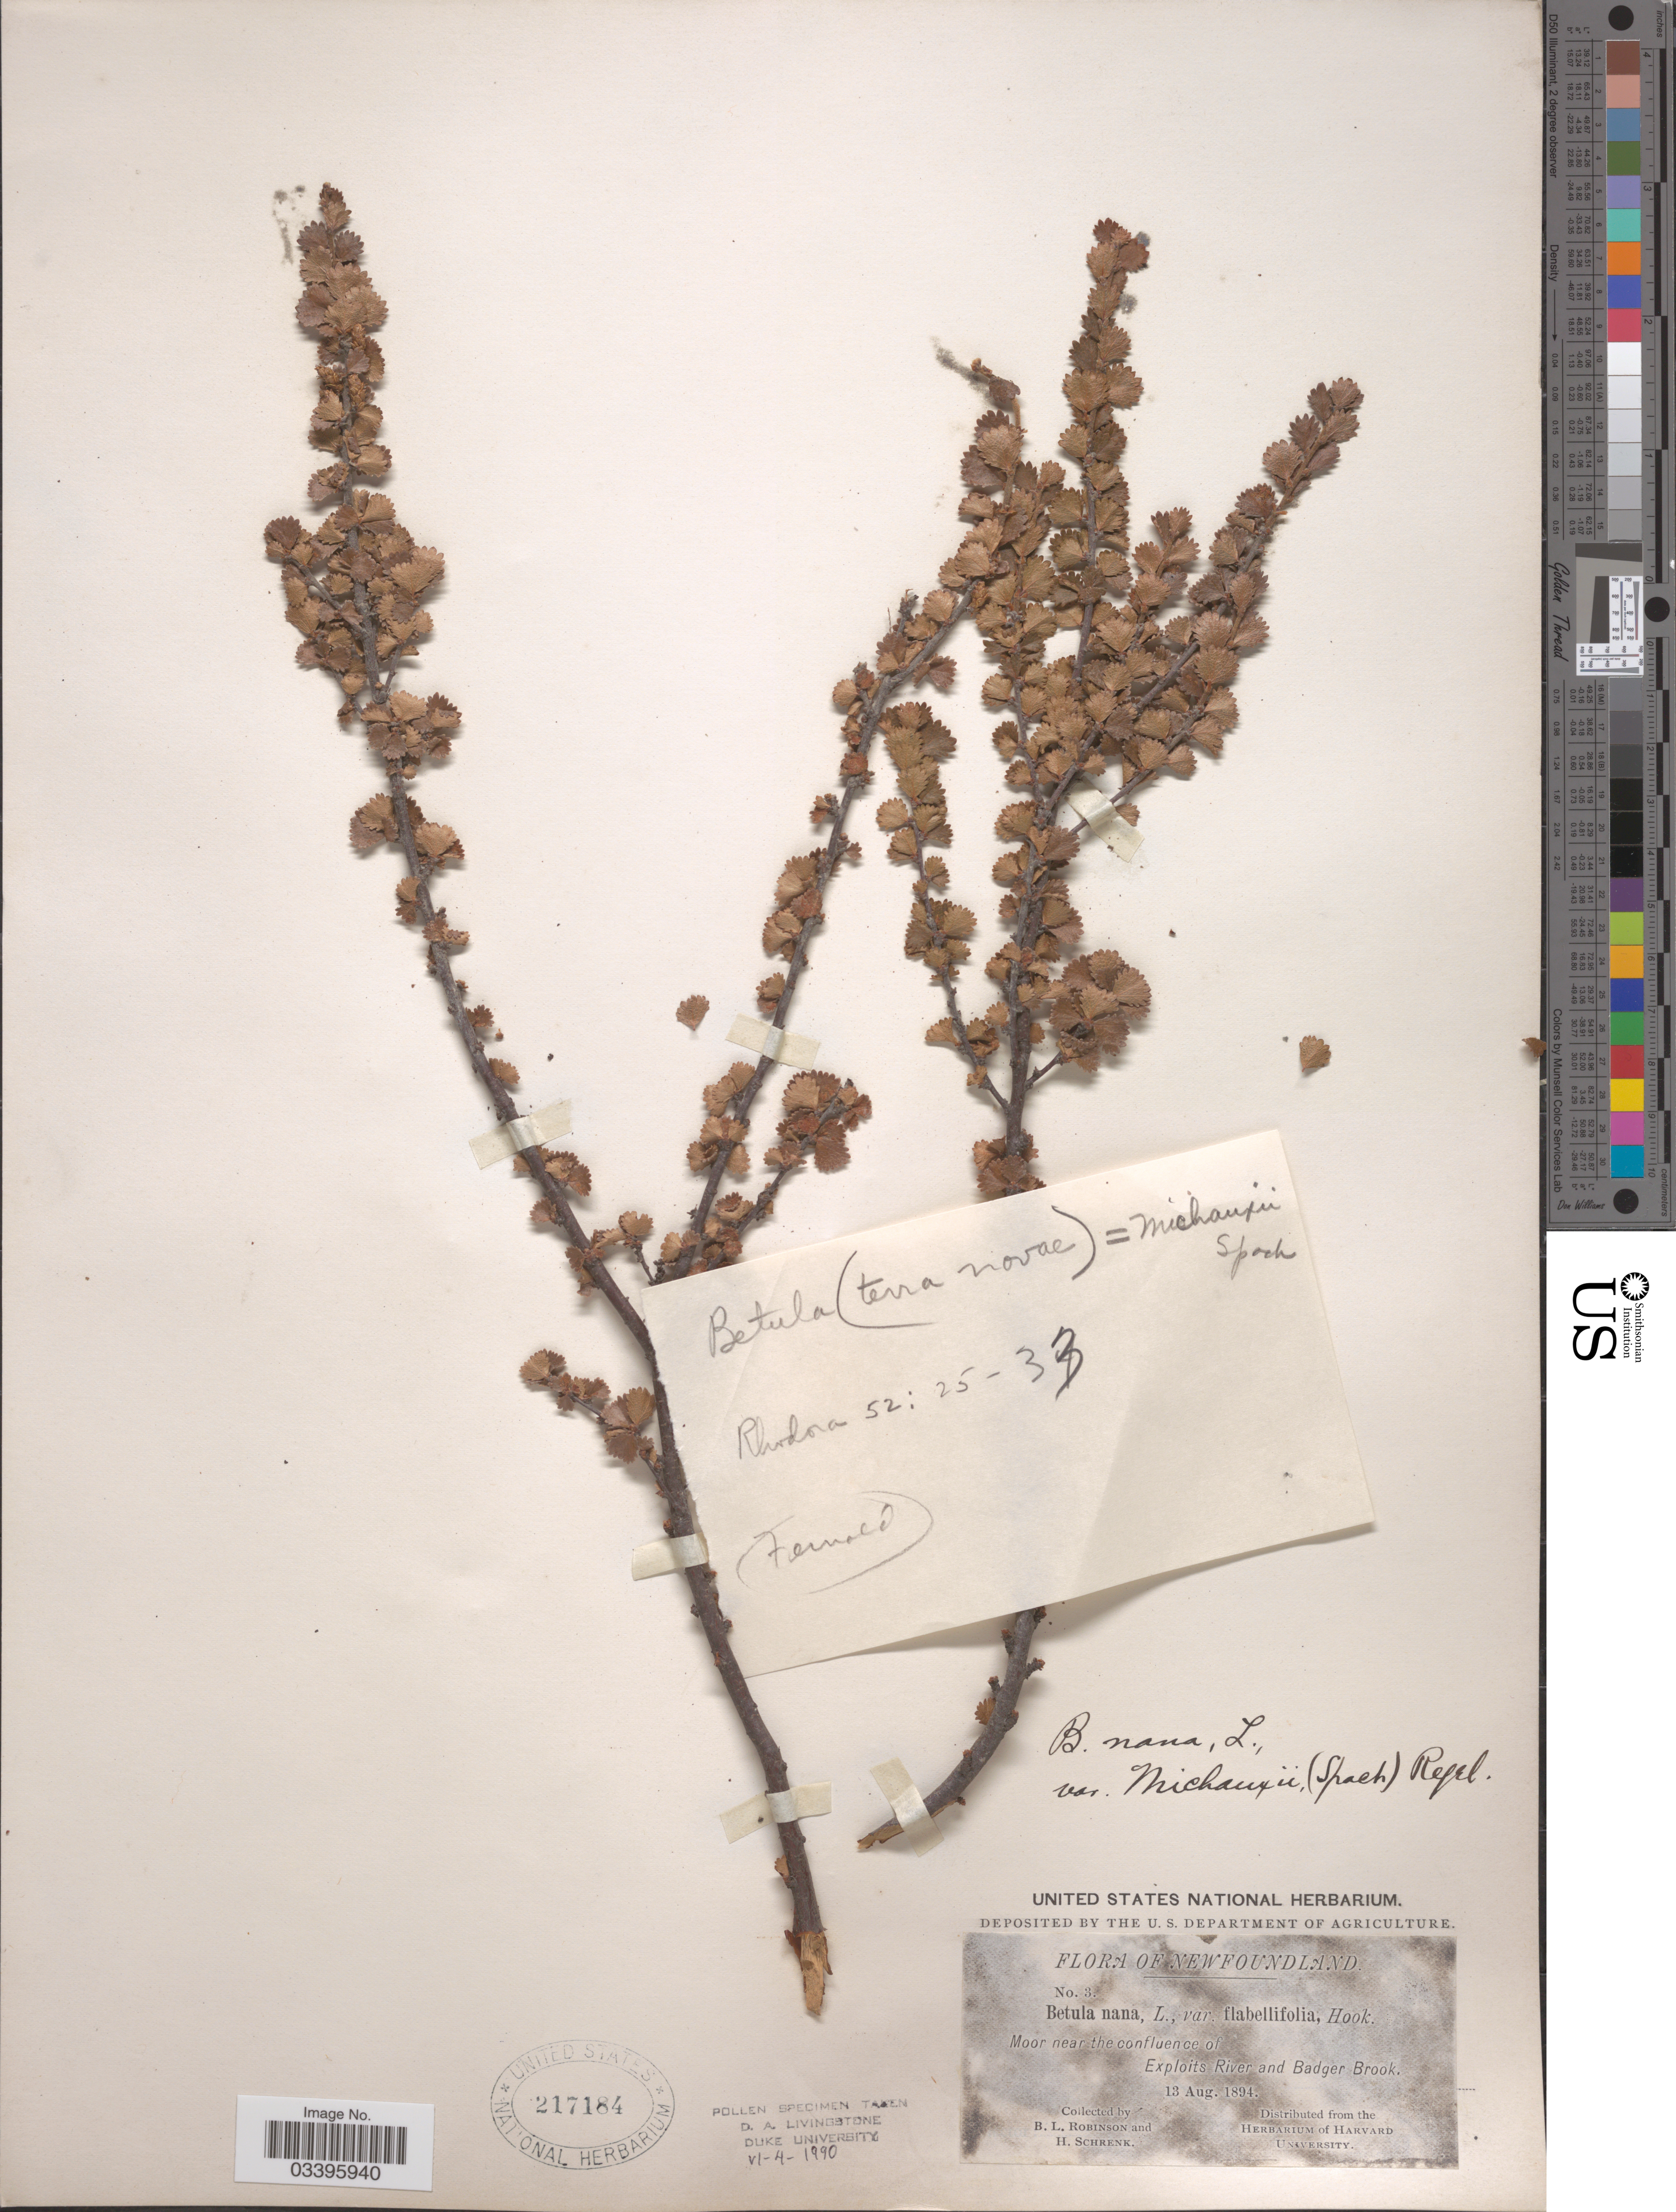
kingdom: Plantae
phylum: Tracheophyta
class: Magnoliopsida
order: Fagales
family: Betulaceae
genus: Betula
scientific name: Betula michauxii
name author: Spach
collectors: B. L. Robinson & H. Schrenk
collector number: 3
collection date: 1894-08-13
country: Canada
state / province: Newfoundland and Labrador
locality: Moor near the confluence of Exploits River and Badger Brook.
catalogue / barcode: US 217184